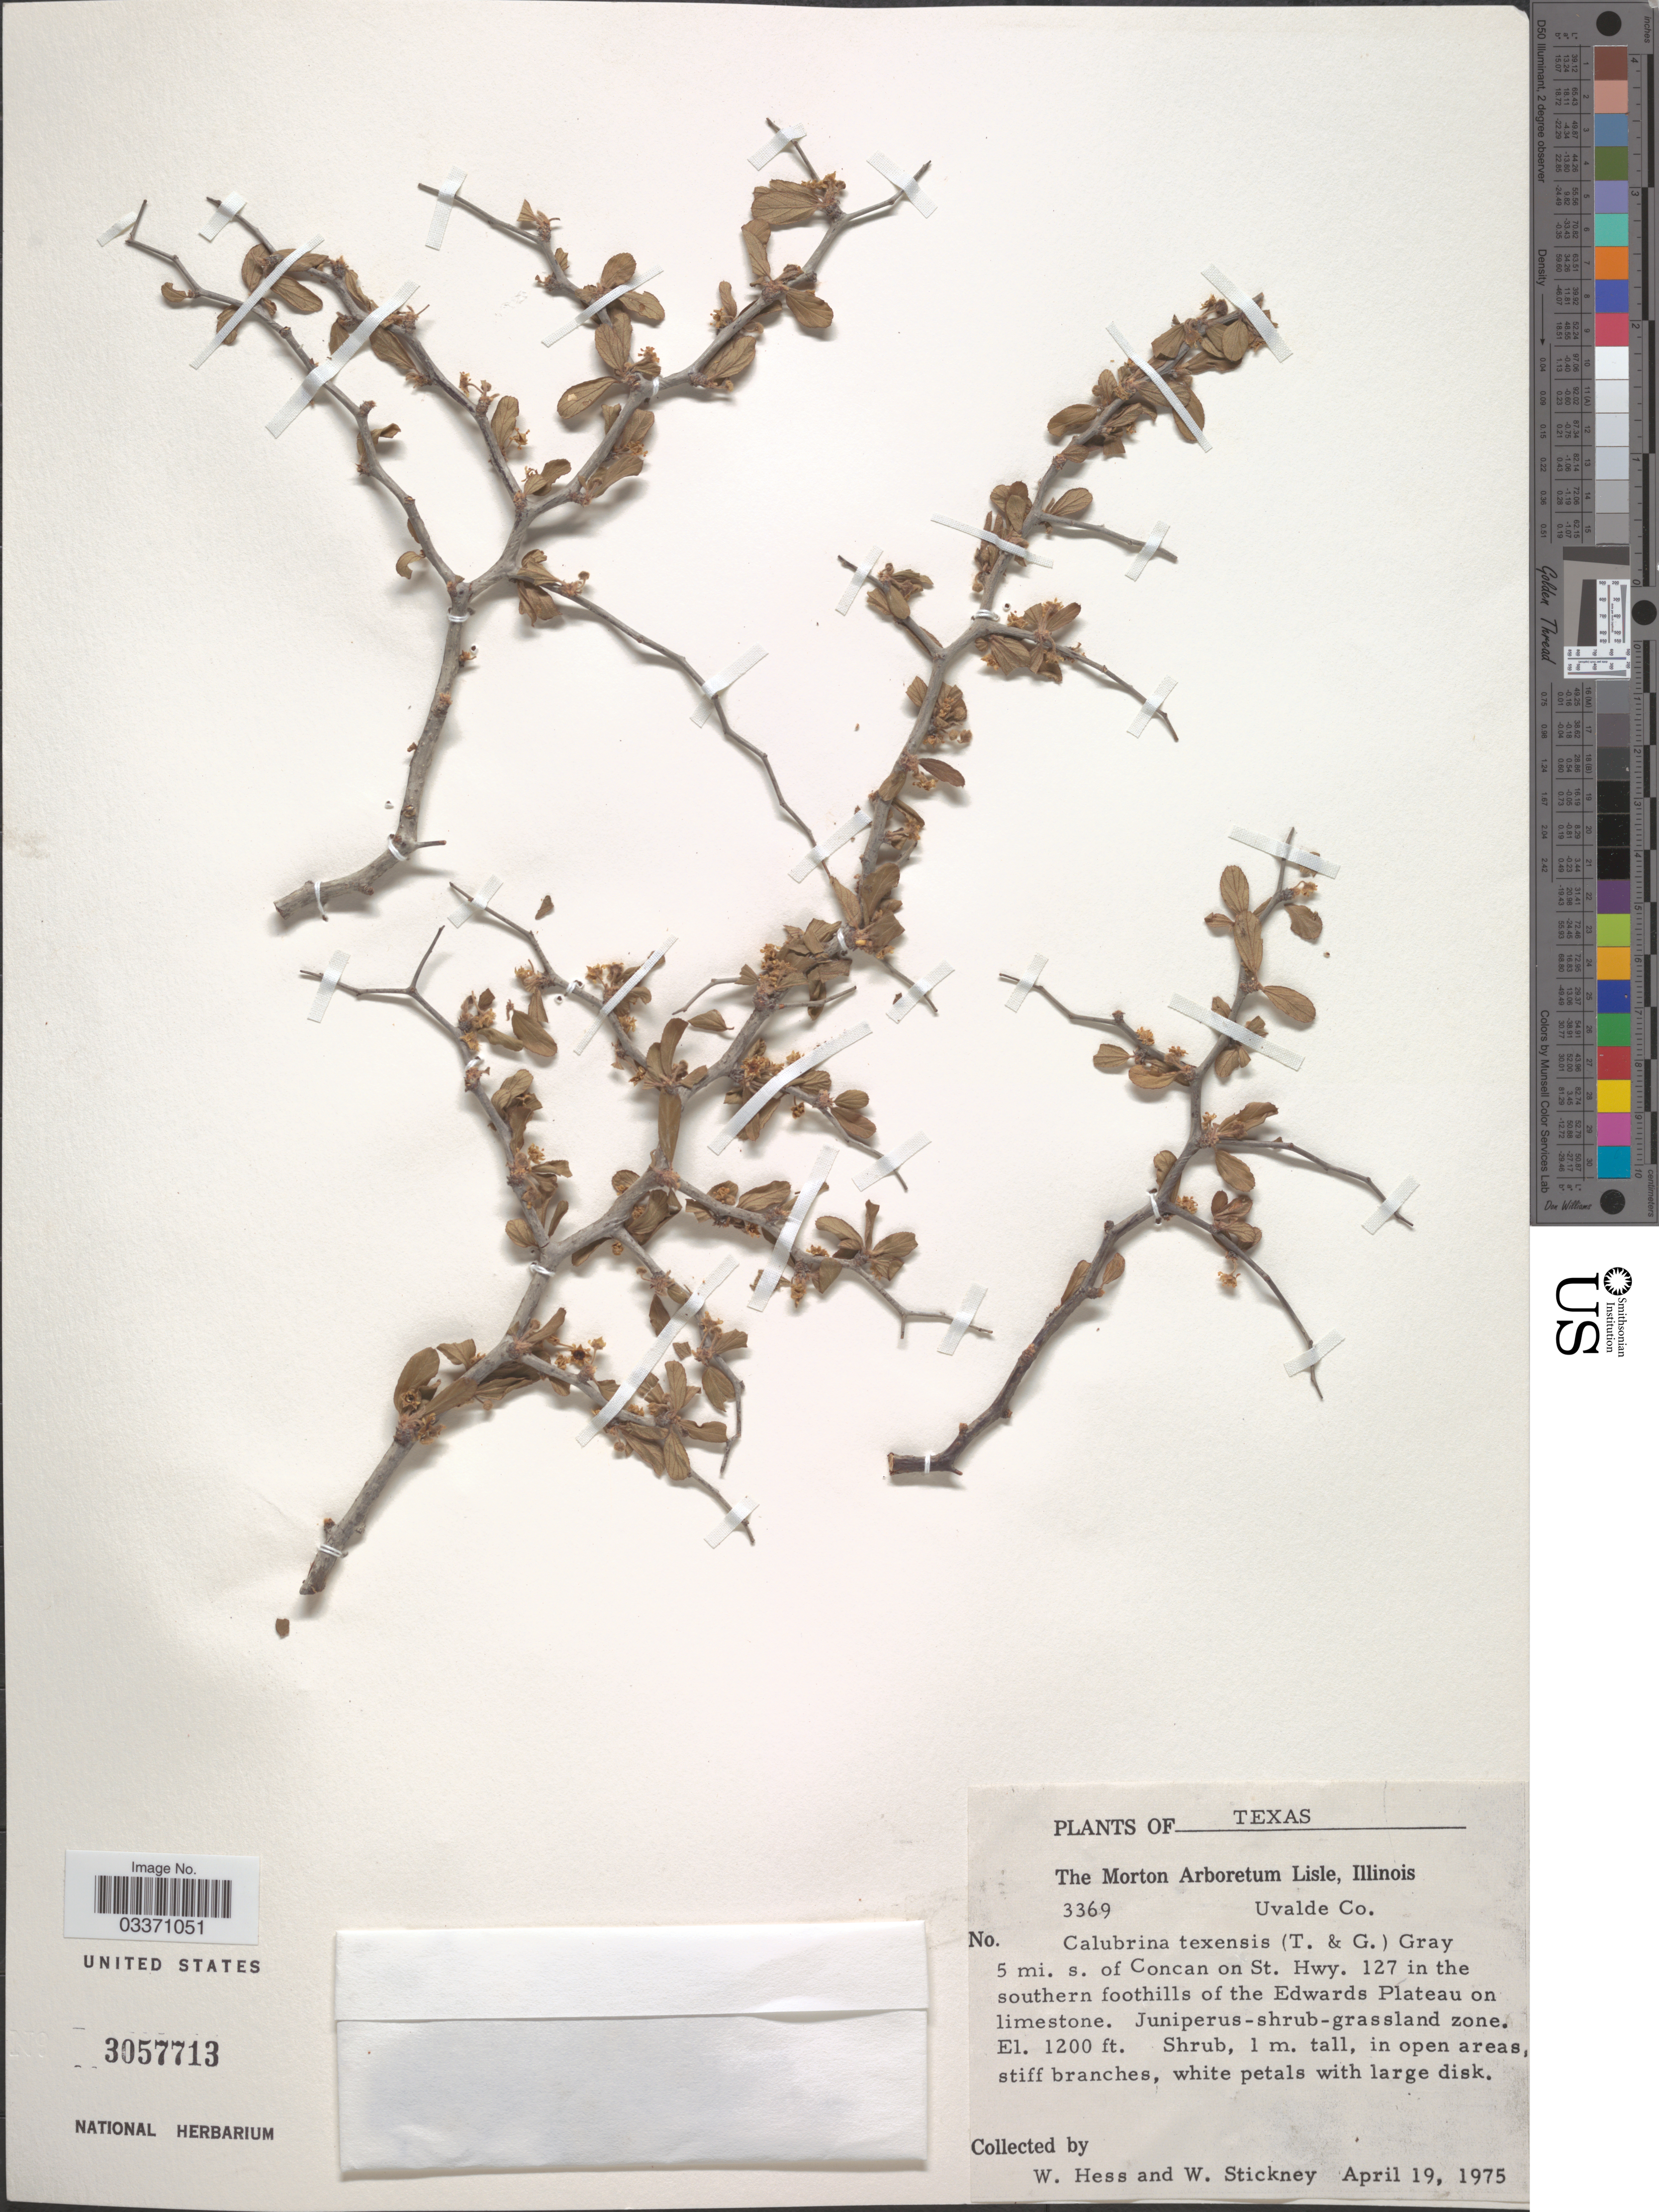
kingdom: Plantae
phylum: Tracheophyta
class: Magnoliopsida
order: Rosales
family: Rhamnaceae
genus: Colubrina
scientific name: Colubrina texensis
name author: (Torr. & A. Gray) A. Gray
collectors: W. Hess & W. Stickney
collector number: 3369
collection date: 1975-04-19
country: United States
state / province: Texas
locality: Uvalde Co. 5 mi. s. of Concan on St. Hwy. 127 in the southern foothills of the Edwards Plateau on limestone. Juniperus-shrub-grassland zone.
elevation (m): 366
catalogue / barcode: US 3057713